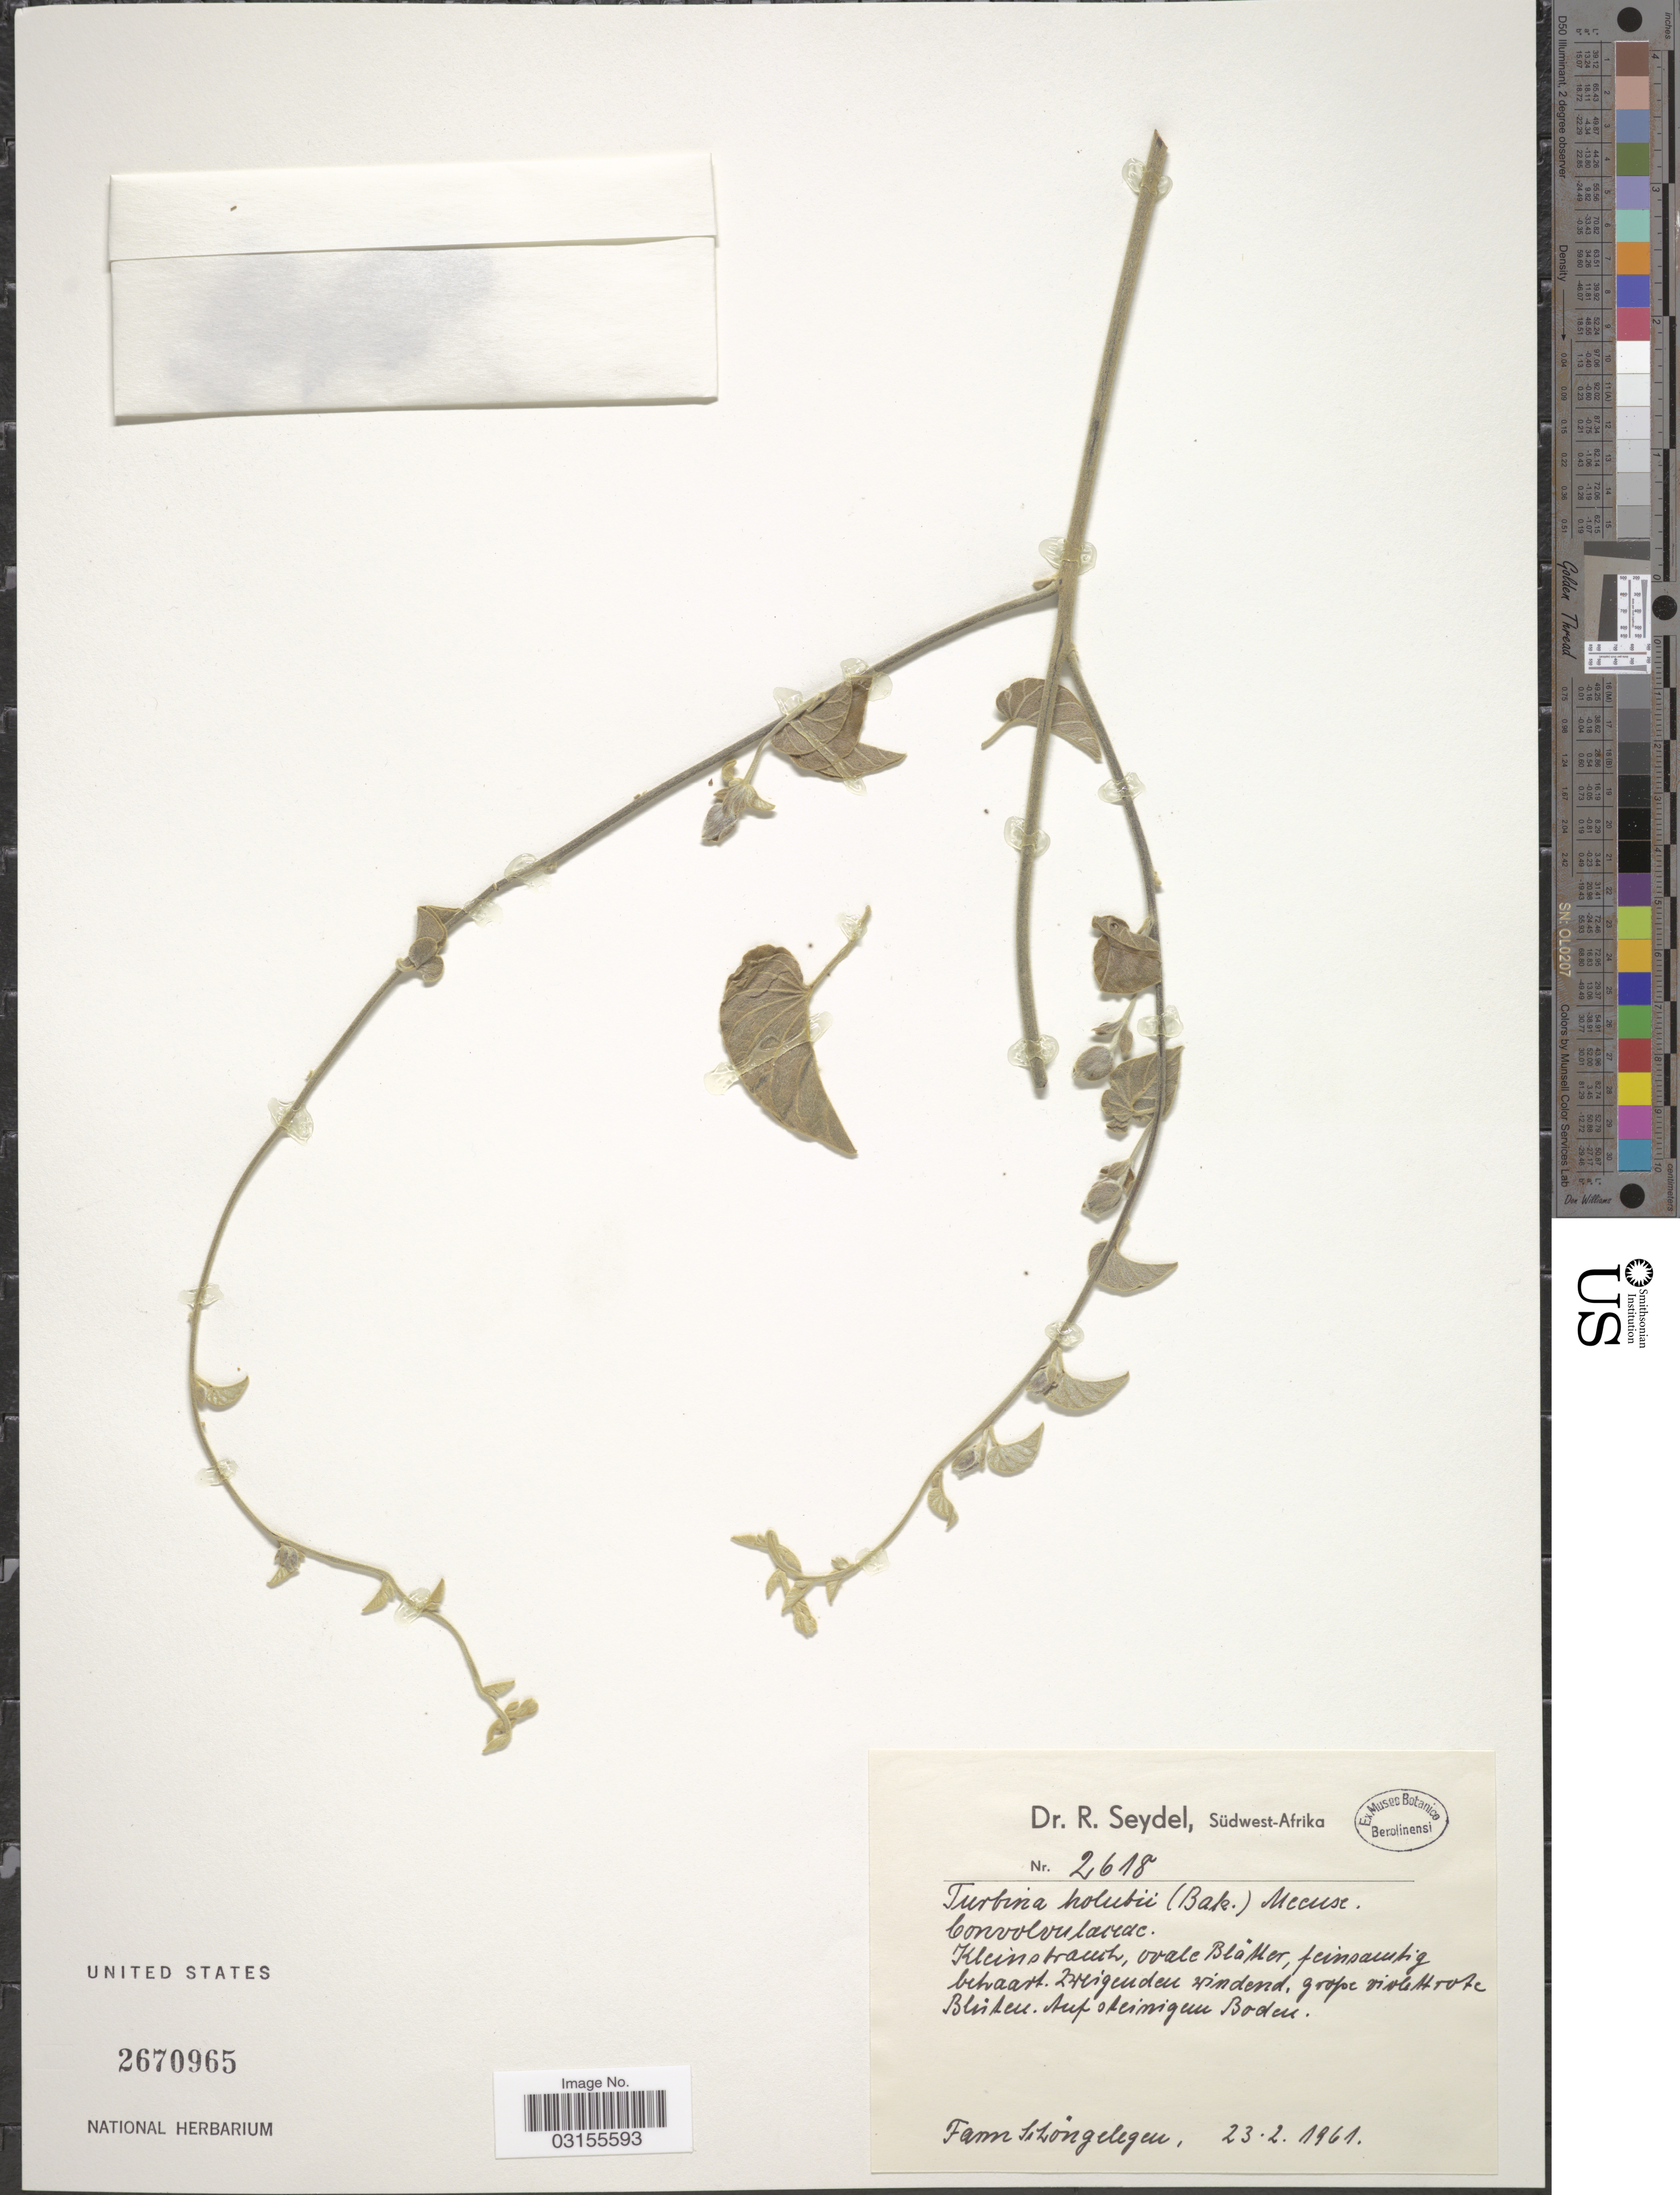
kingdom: Plantae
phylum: Tracheophyta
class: Magnoliopsida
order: Solanales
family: Convolvulaceae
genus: Turbina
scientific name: Turbina holubii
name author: A. Meeuse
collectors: R. Seydel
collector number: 2618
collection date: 1961-02-23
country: Namibia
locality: Südwest-Afrika. Farm Schöngelegen.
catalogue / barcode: US 2670965